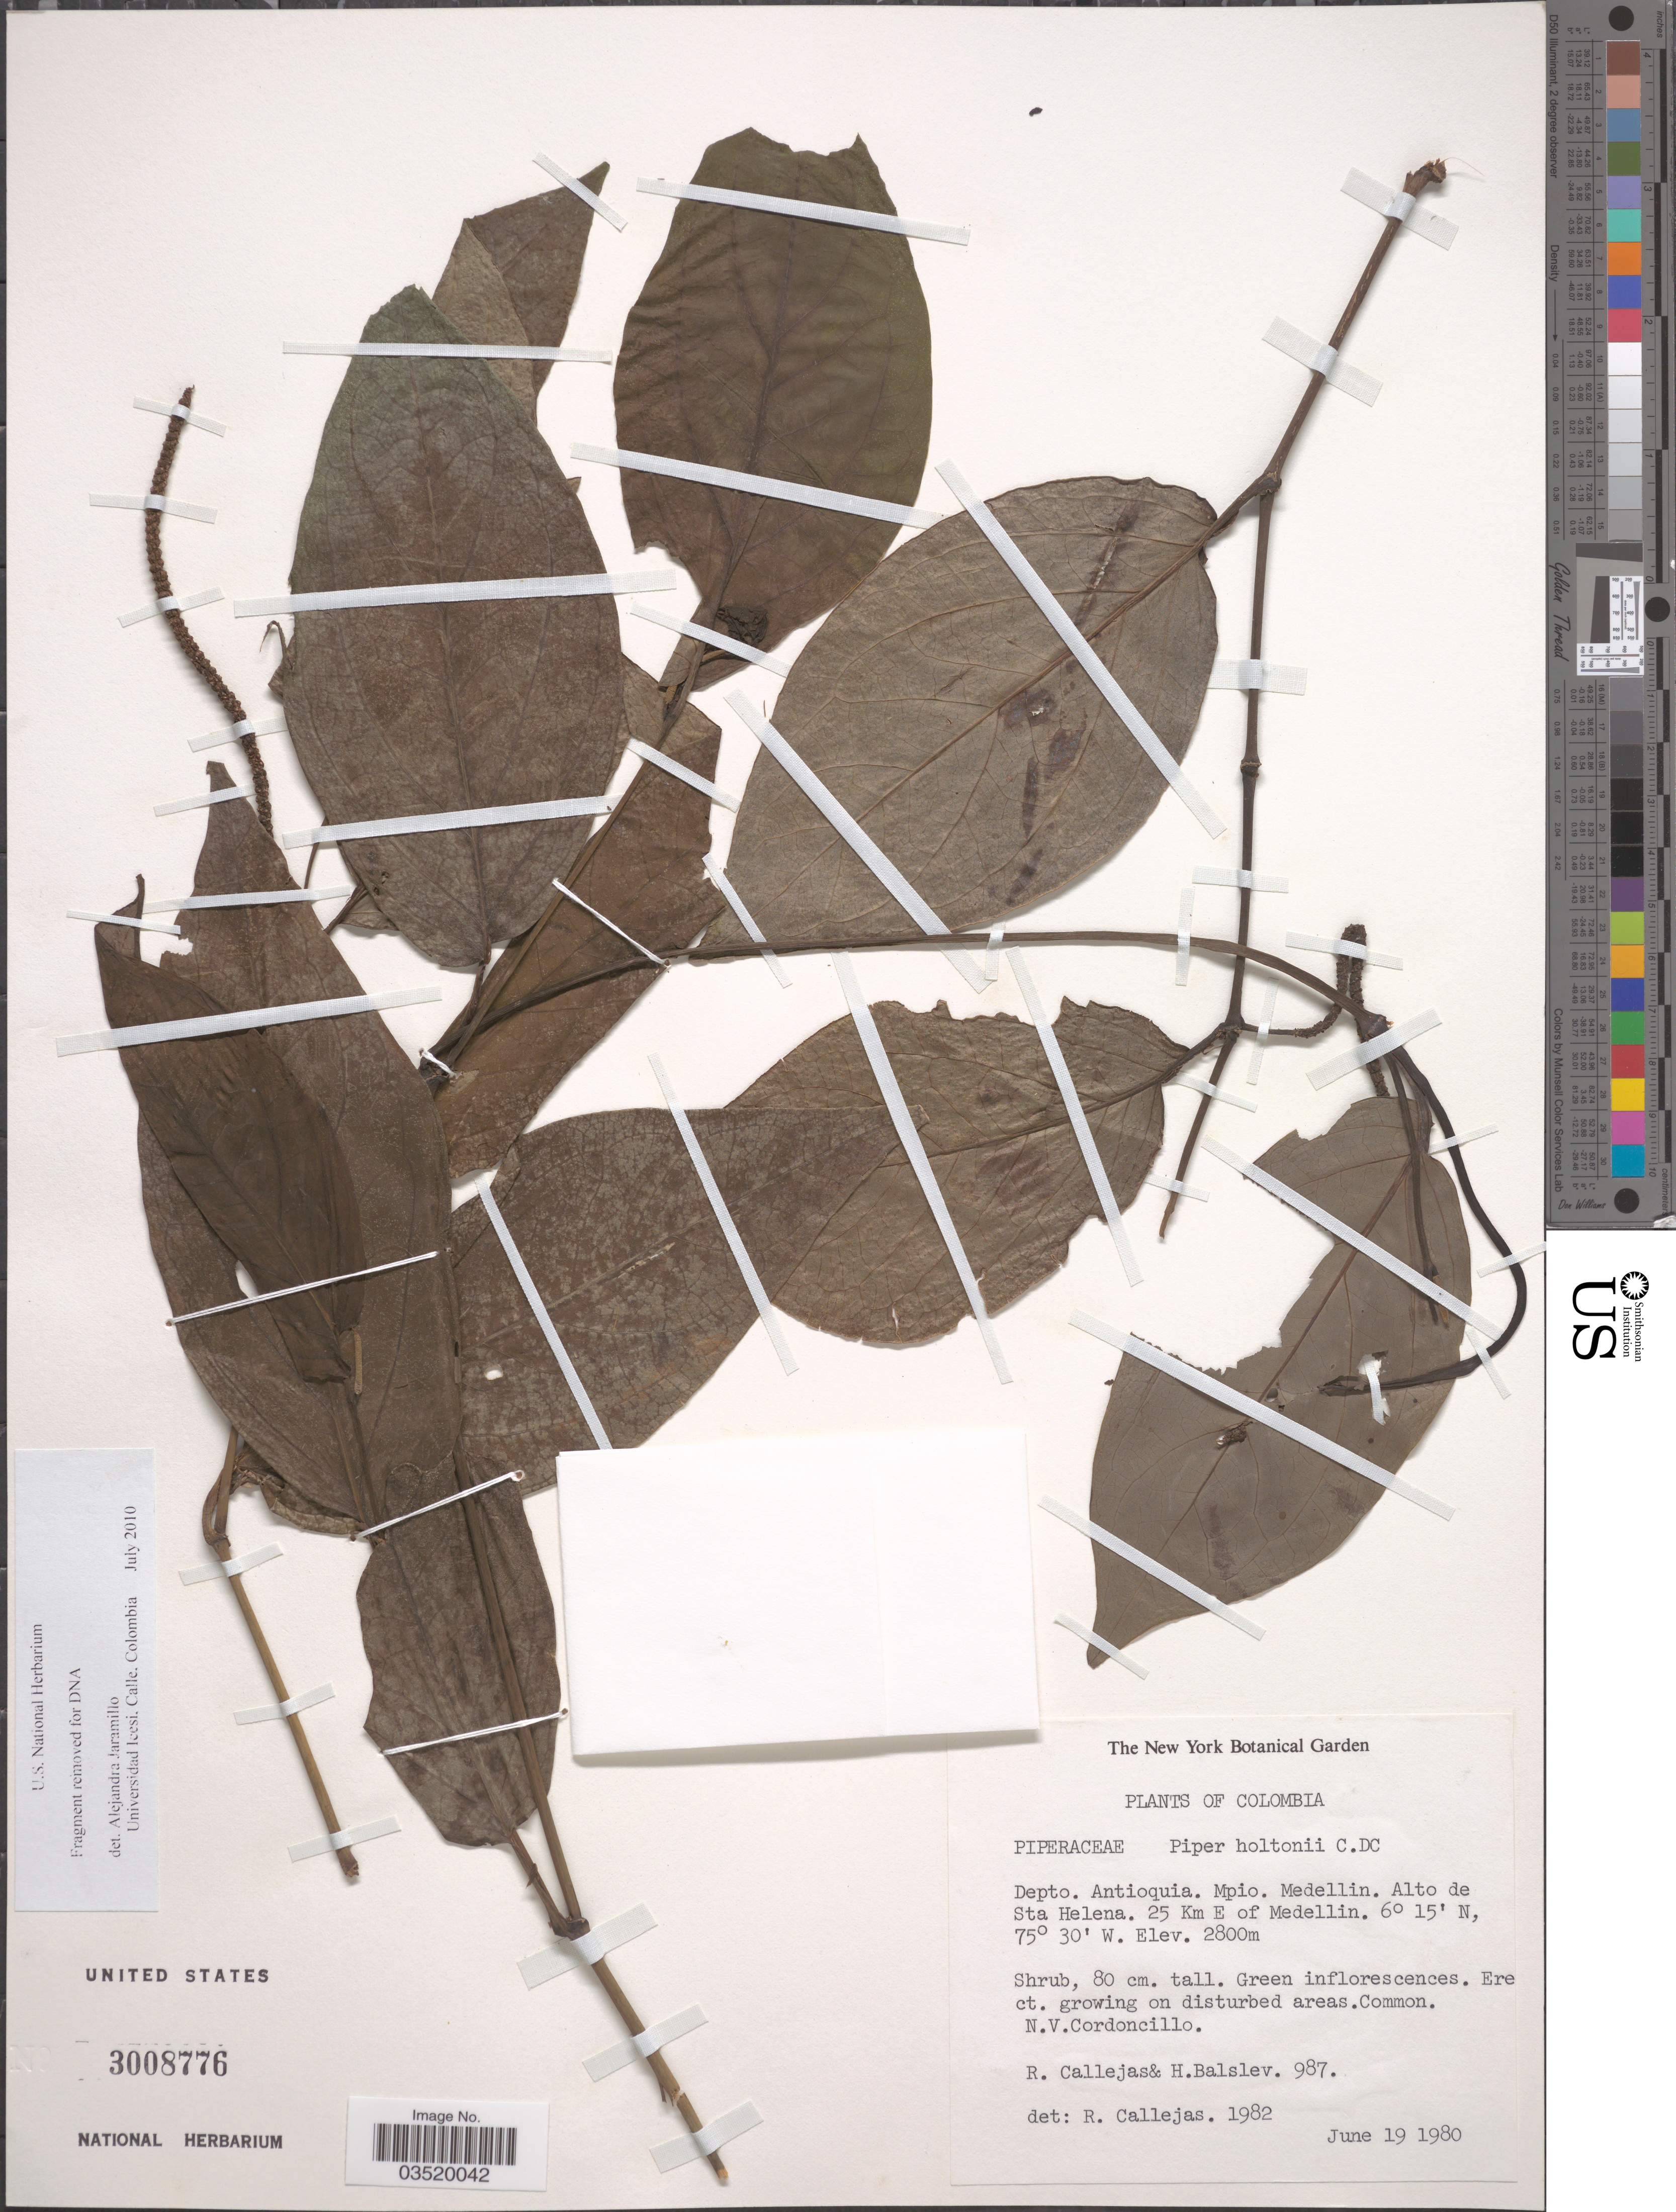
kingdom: Plantae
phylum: Tracheophyta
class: Magnoliopsida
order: Piperales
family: Piperaceae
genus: Piper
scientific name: Piper holtonii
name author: Trel.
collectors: R. Callejas & H. Balslev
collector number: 987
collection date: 1980-06-19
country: Colombia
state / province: Antioquia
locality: Depto. Antioquia. Mpio. Medellin. Alto de Sta Helena. 25 Km E of Medellin.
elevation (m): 2800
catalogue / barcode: US 3008776